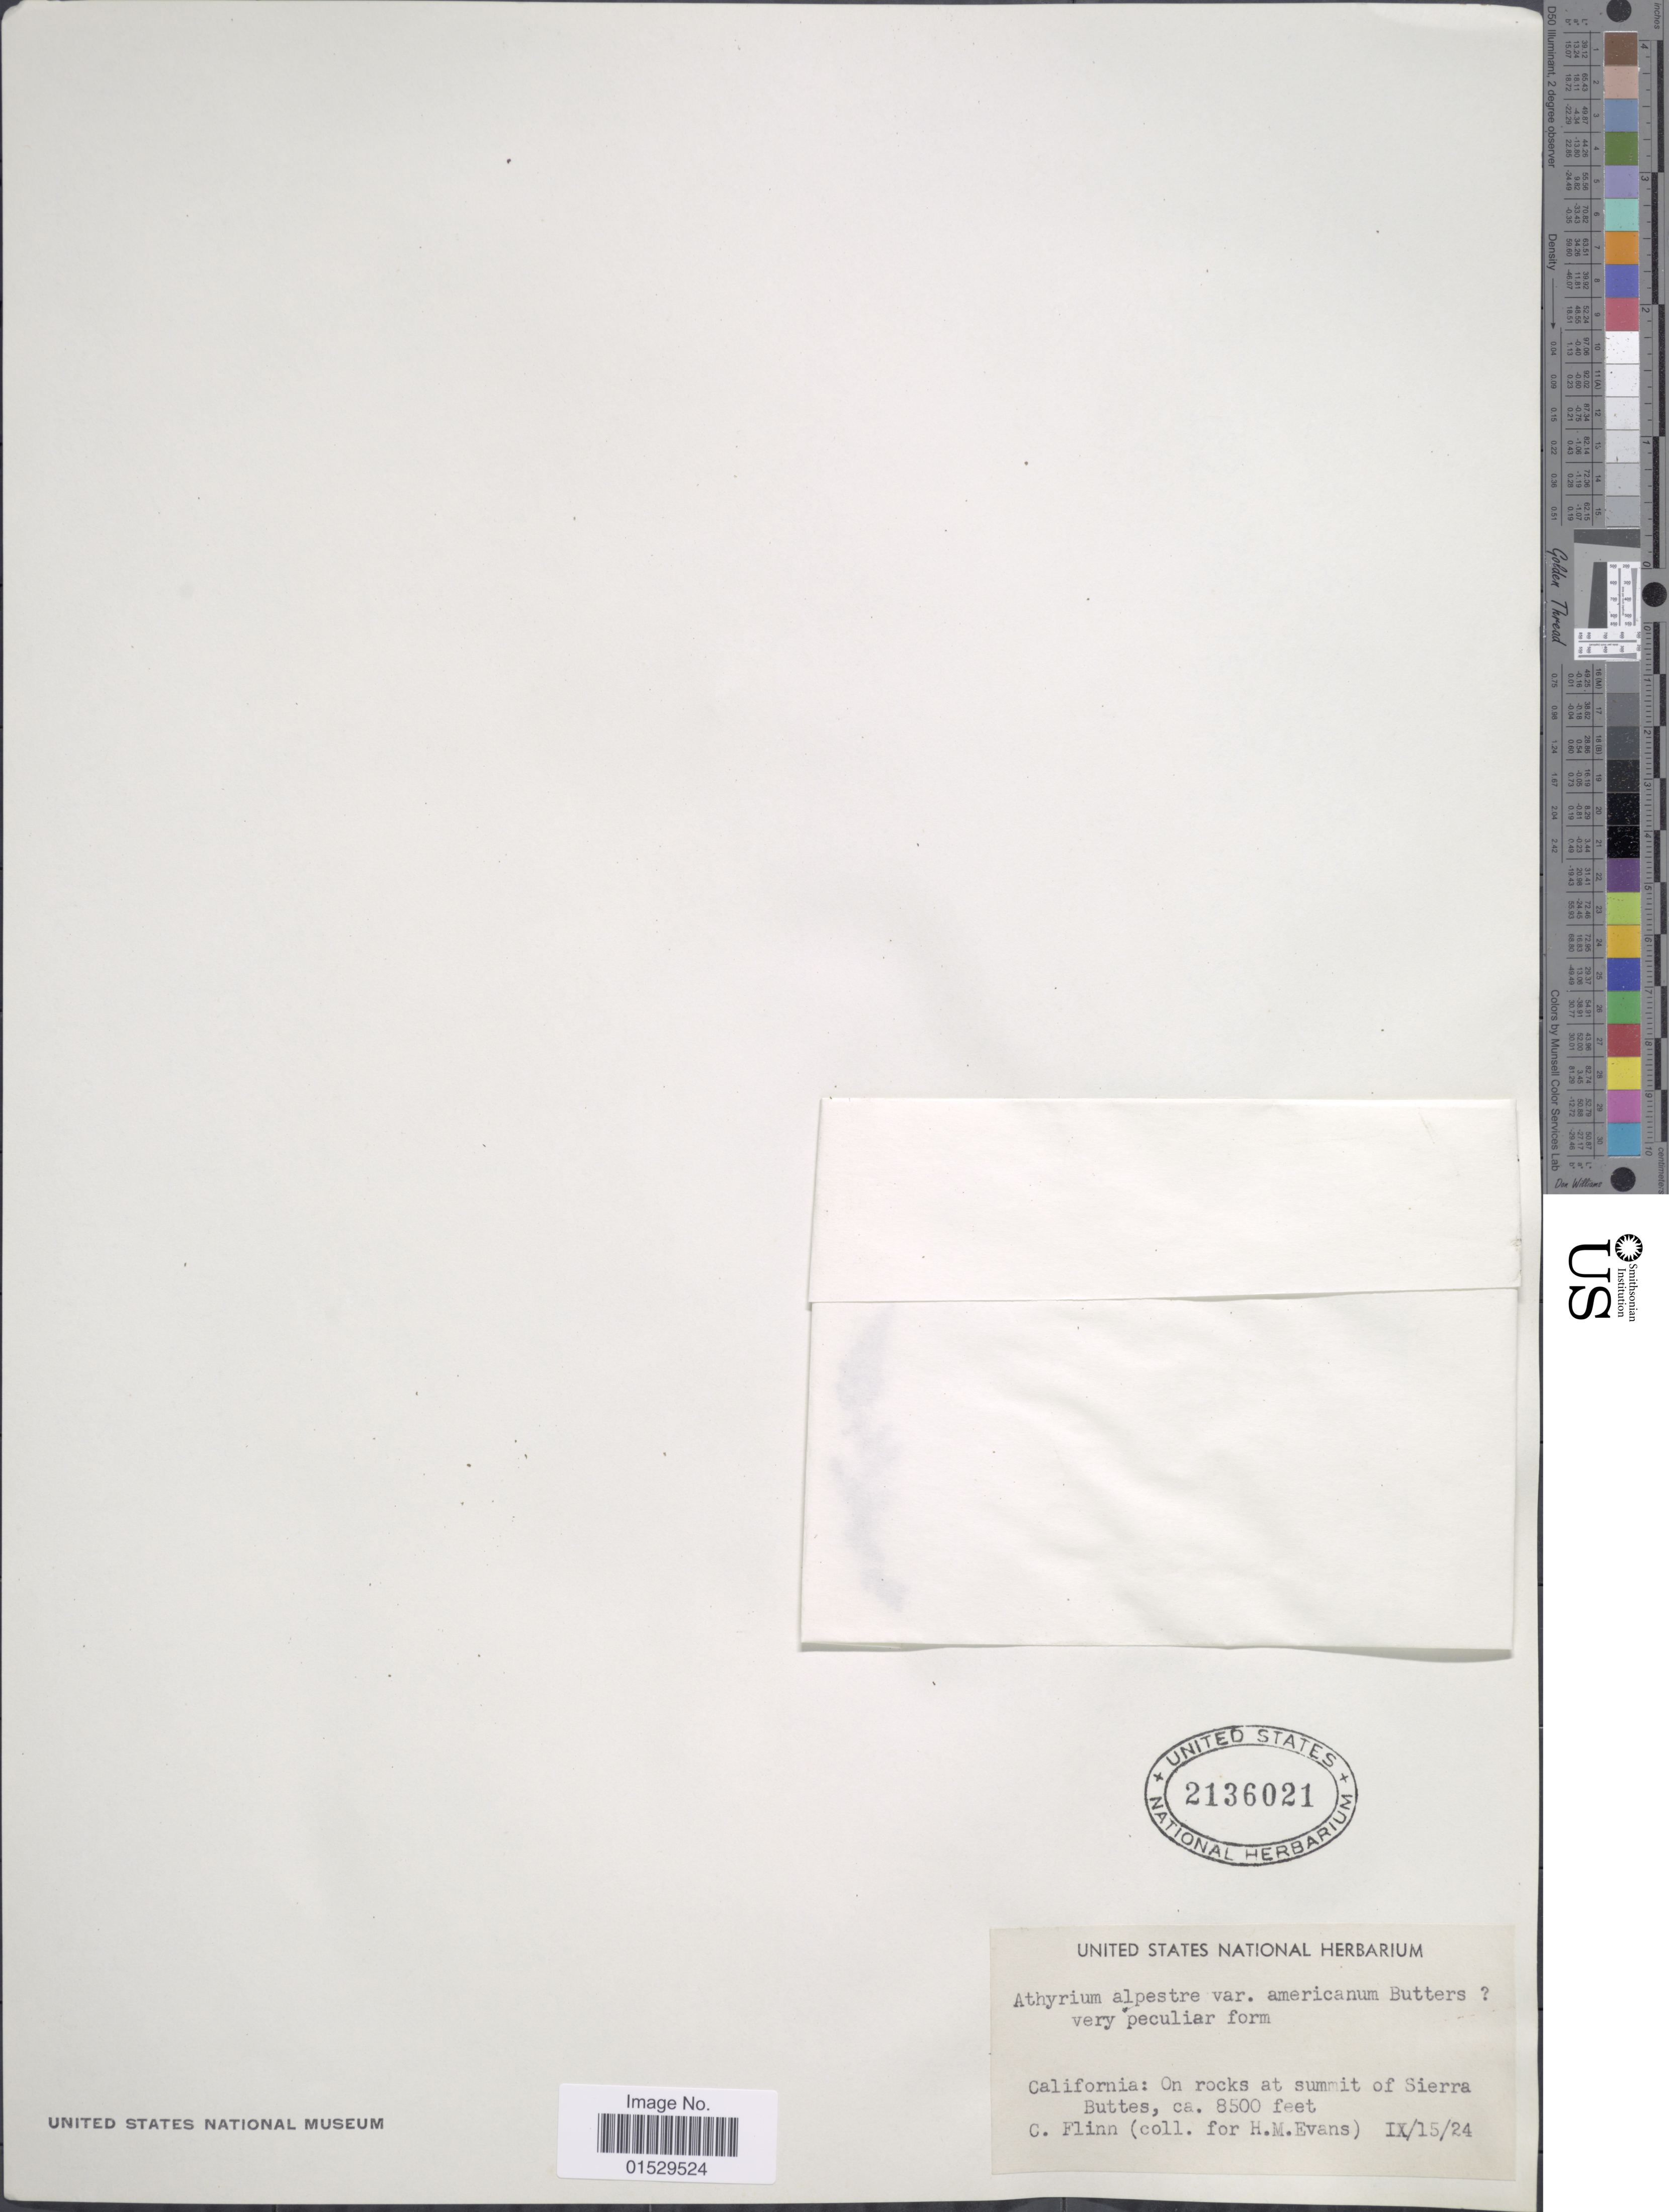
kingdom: Plantae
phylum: Tracheophyta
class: Polypodiopsida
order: Polypodiales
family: Athyriaceae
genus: Athyrium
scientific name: Athyrium distentifolilum subsp. americanum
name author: (Butters) Hultén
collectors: C. Flinn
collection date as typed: Transcribed d/m/y: 15/9/24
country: United States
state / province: California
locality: California: on rocks at summit of Sierra Buttes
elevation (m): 2591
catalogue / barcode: US 2136021